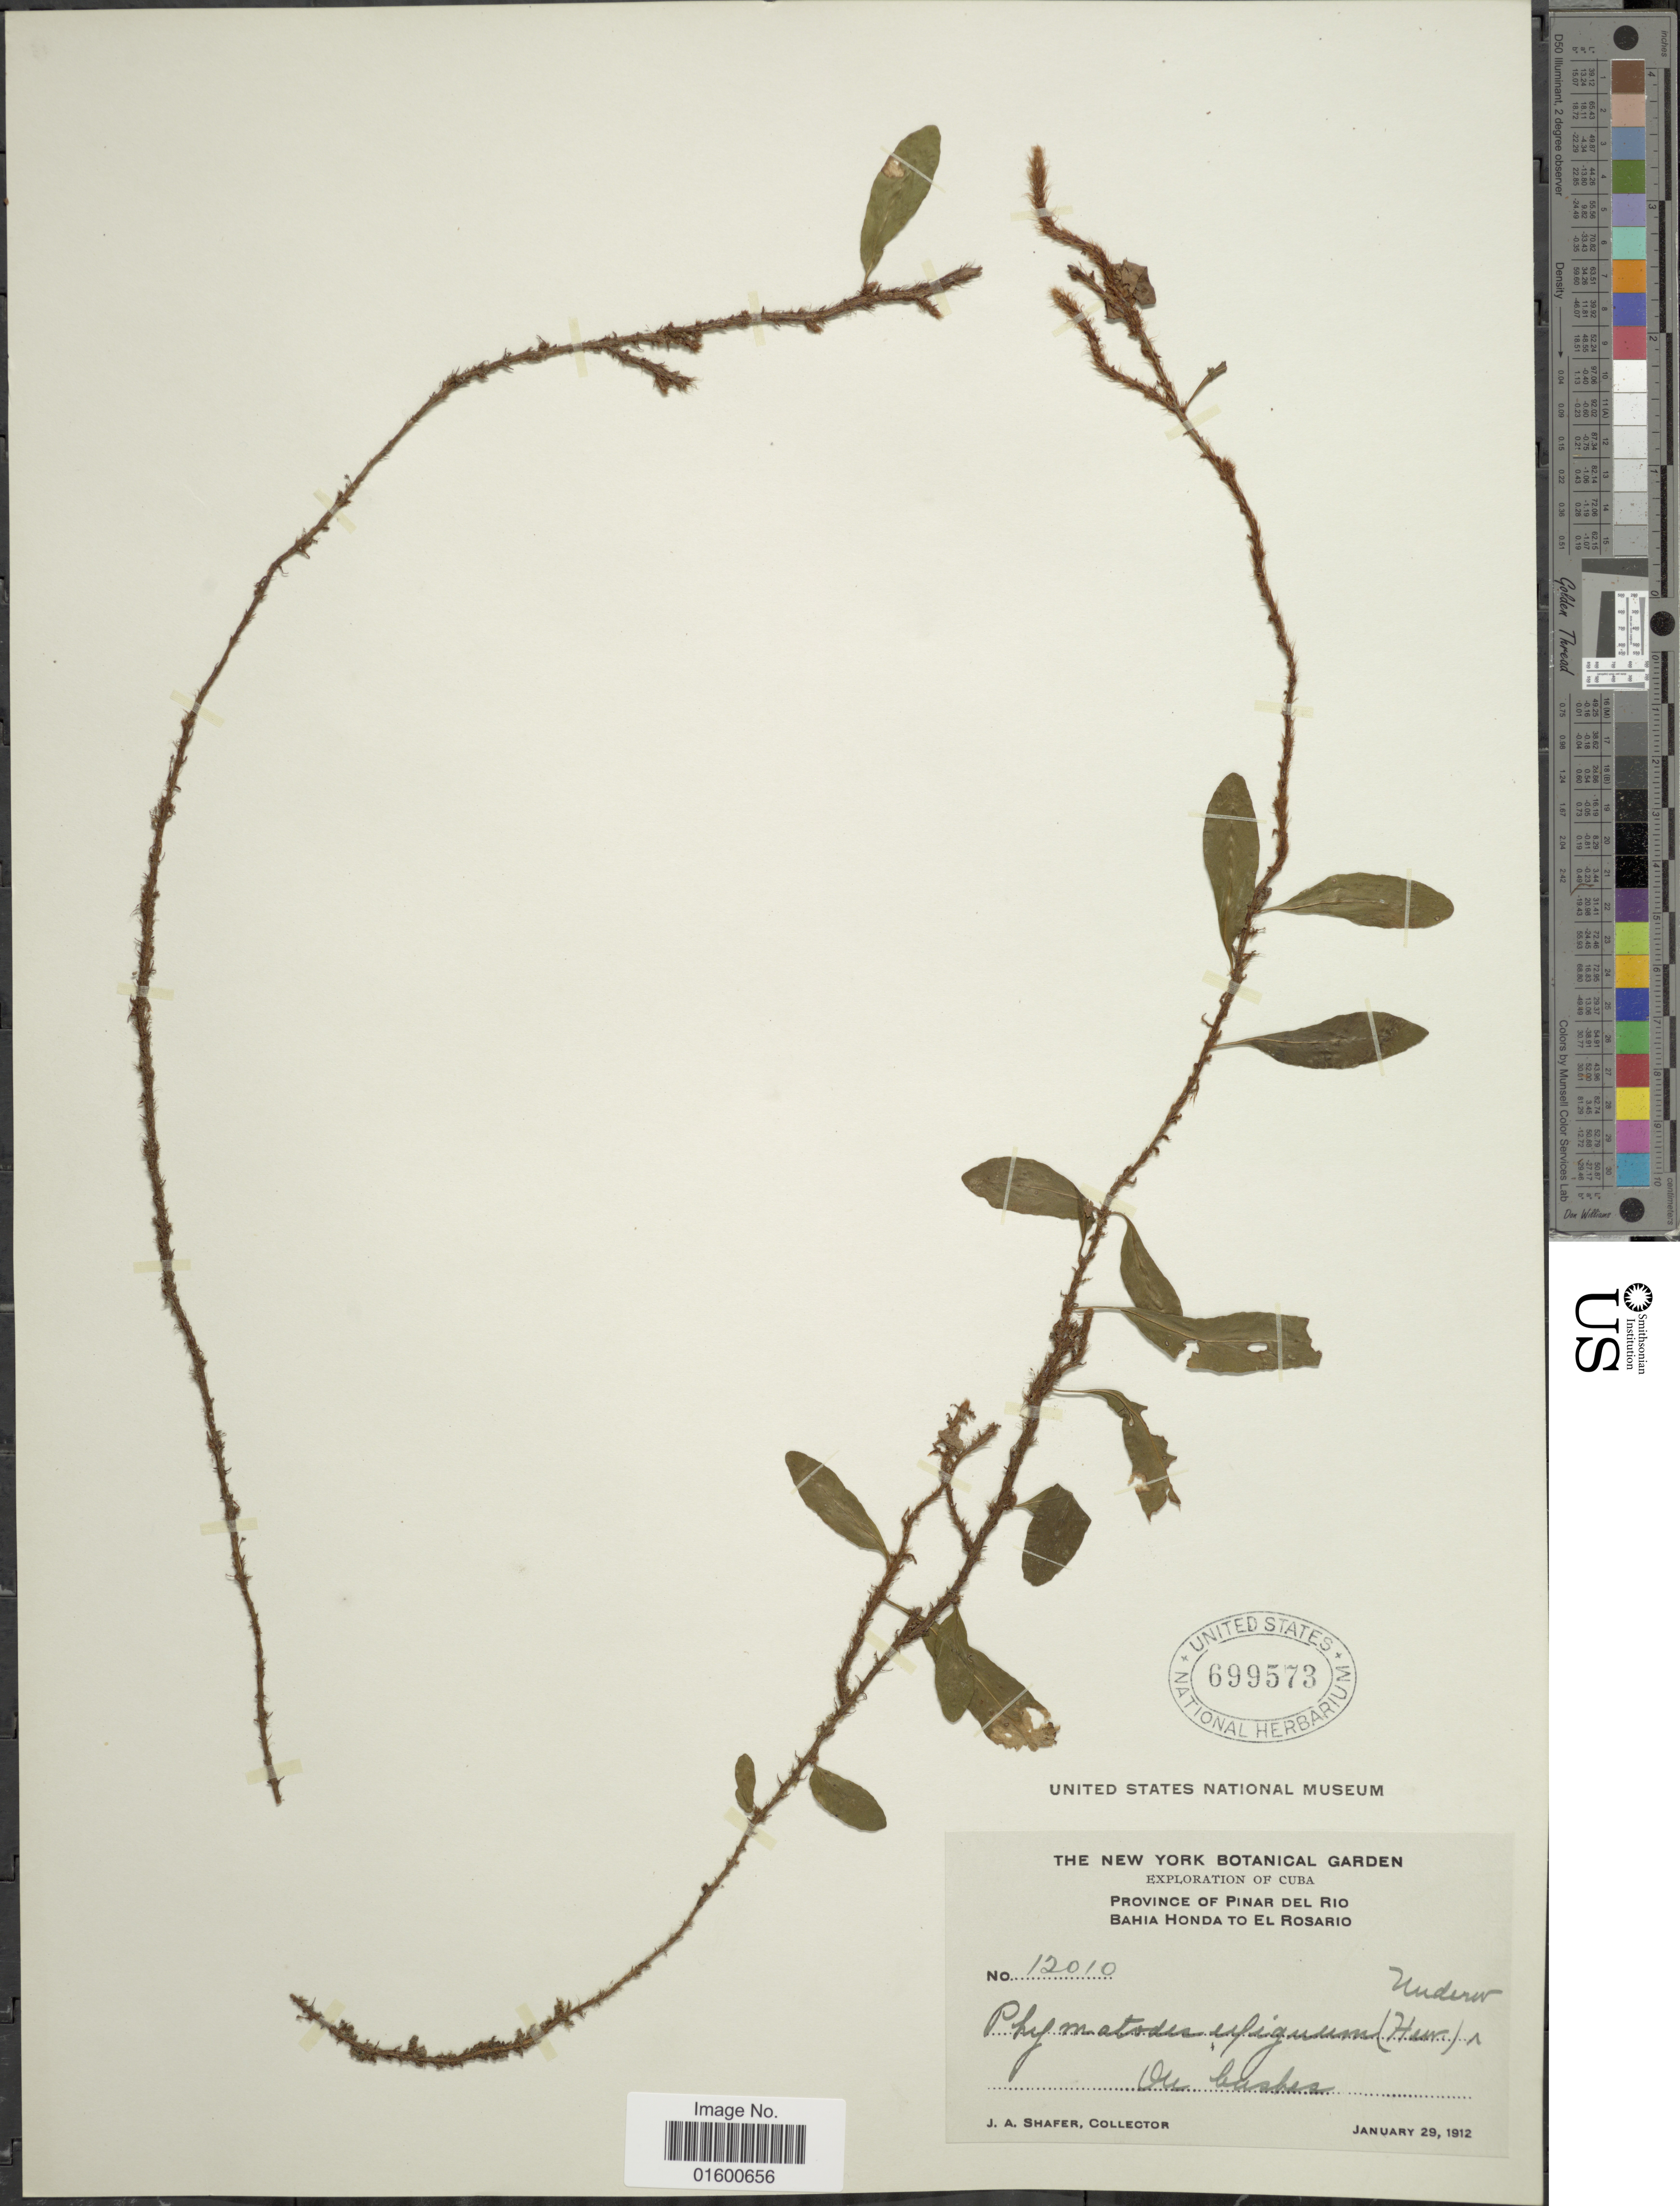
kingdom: Plantae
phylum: Tracheophyta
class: Polypodiopsida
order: Polypodiales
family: Polypodiaceae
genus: Microgramma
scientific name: Microgramma heterophylla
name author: (L.) Wherry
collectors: J. A. Shafer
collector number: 12010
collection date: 1912-01-29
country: Cuba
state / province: Pinar del Río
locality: Province of Pinar del Rio, Bahia Honda to El Rosario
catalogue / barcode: US 699573